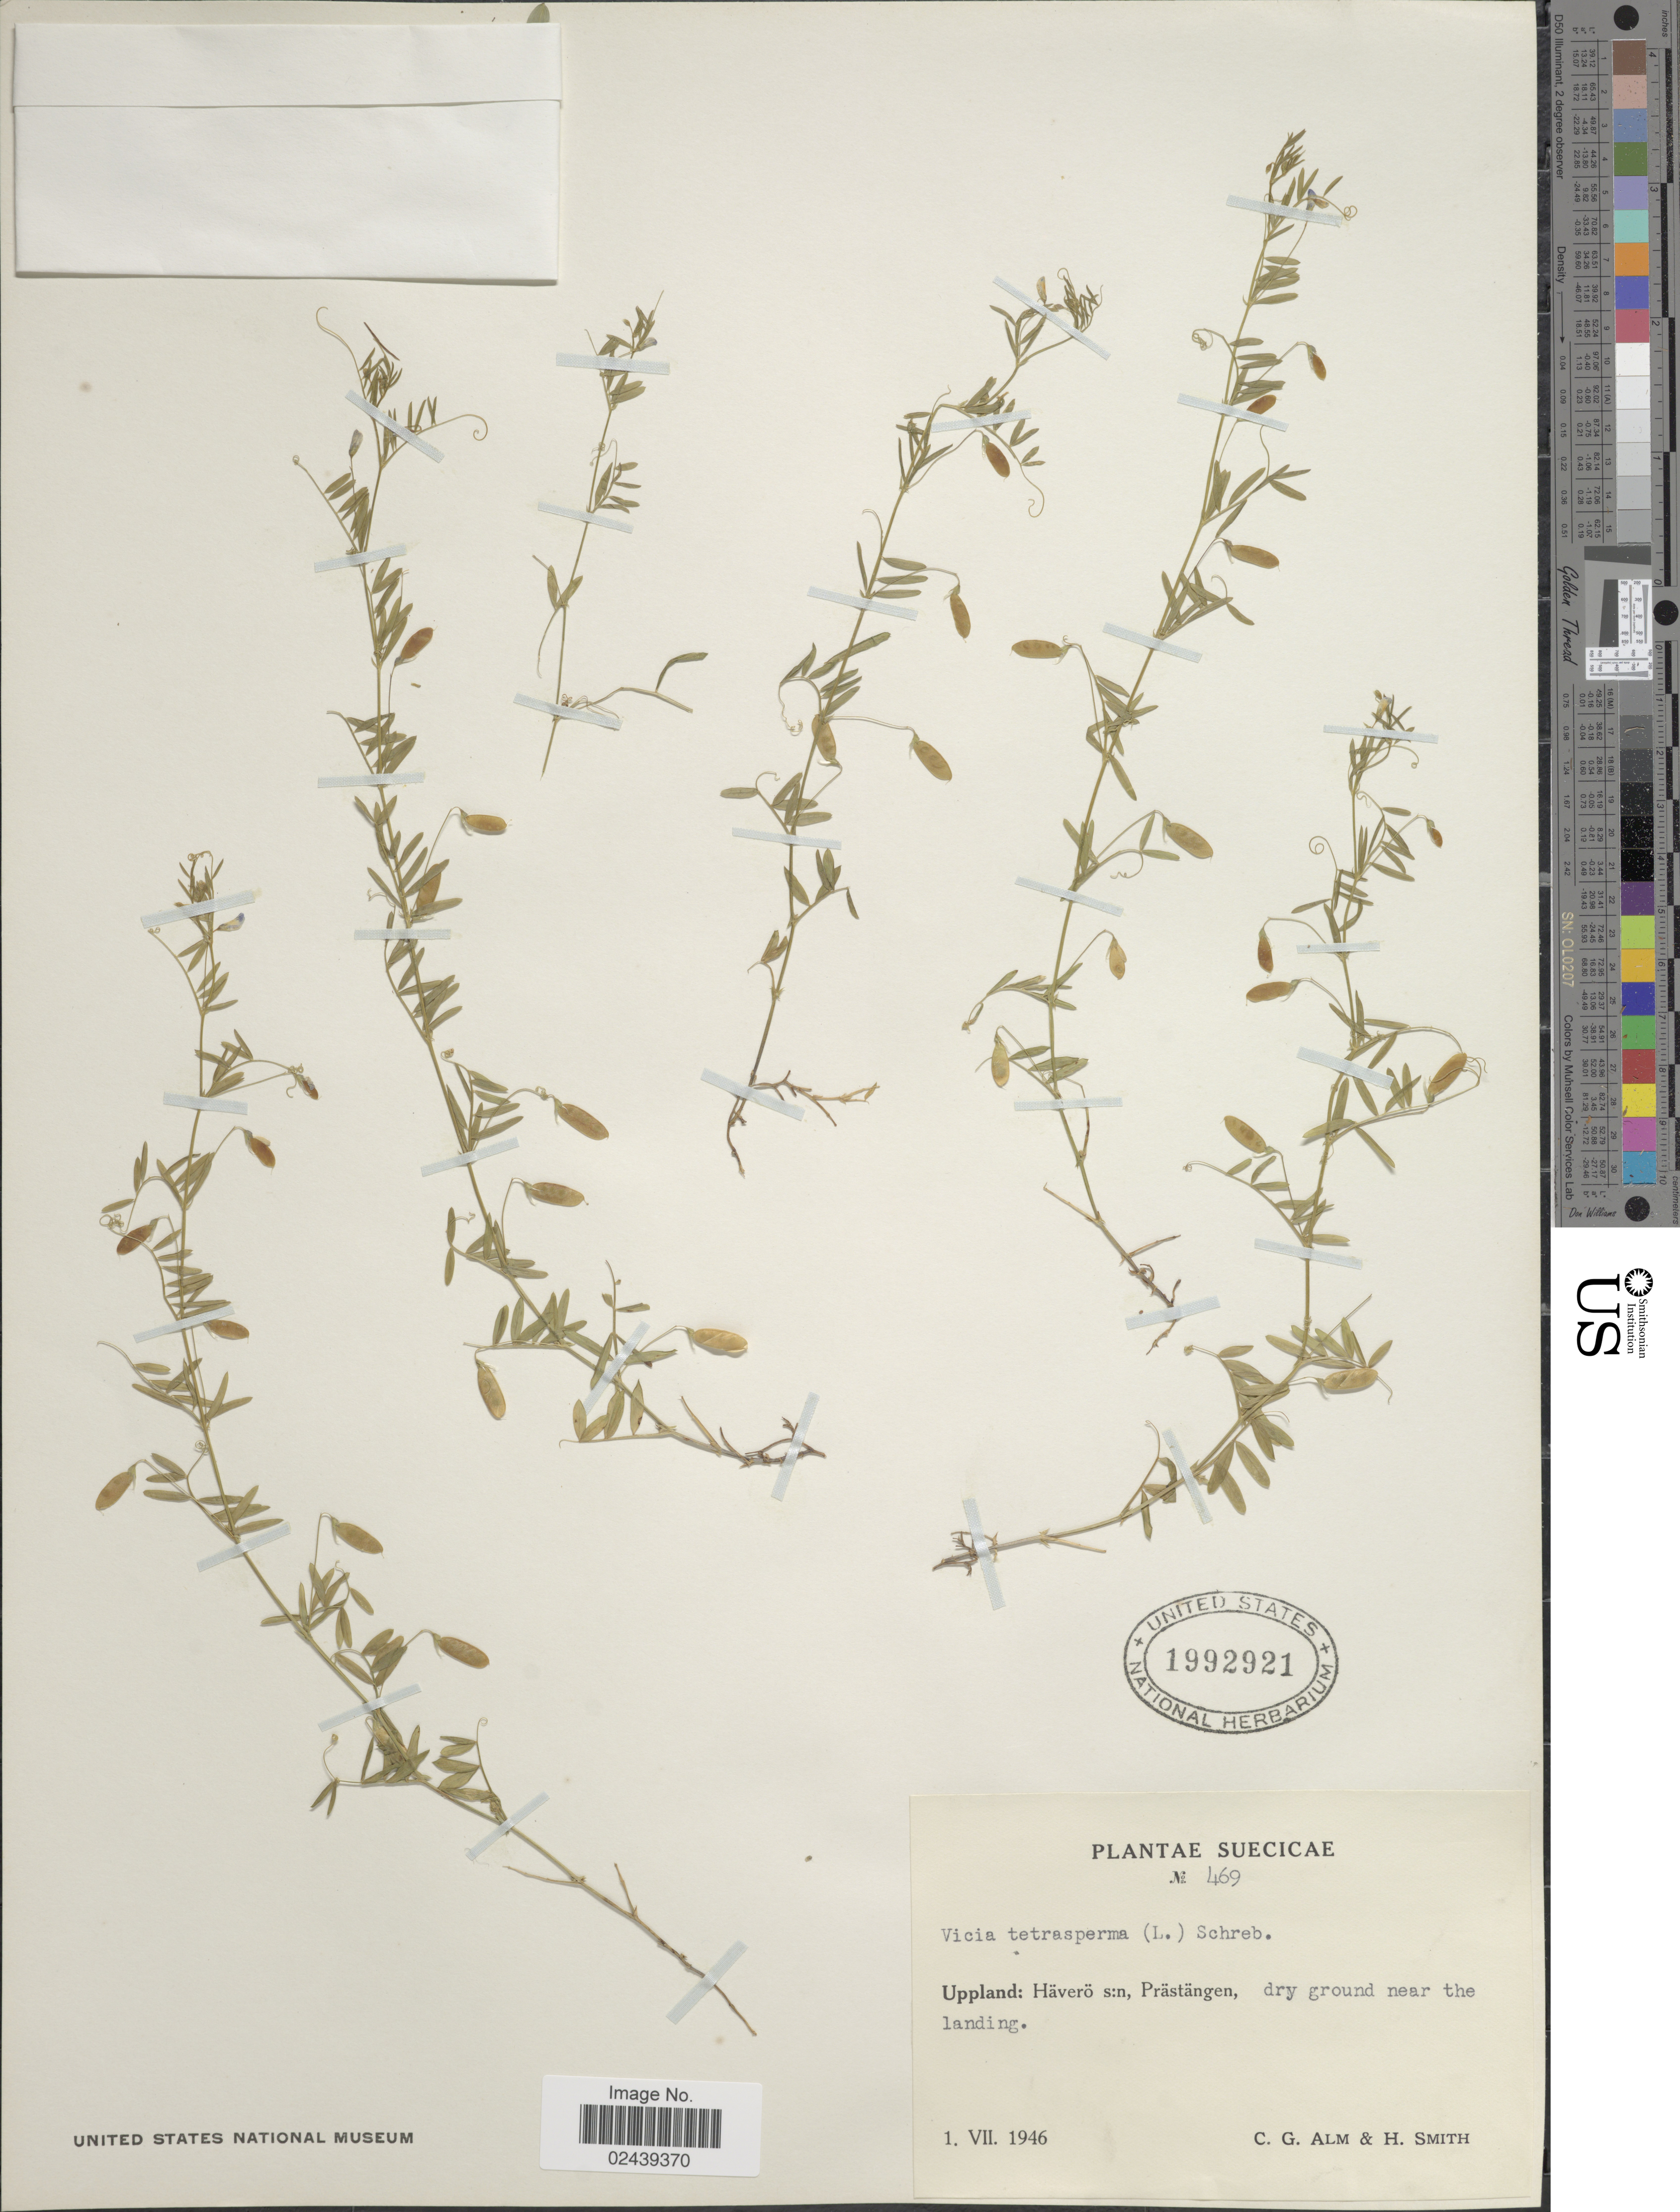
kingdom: Plantae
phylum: Tracheophyta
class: Magnoliopsida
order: Fabales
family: Fabaceae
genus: Vicia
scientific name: Vicia tetrasperma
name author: (L.) Schreb.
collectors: H. Smith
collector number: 469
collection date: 1946-07-01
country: Sweden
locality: Uppland: Havero s:n, Prastangen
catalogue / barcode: US 1992921